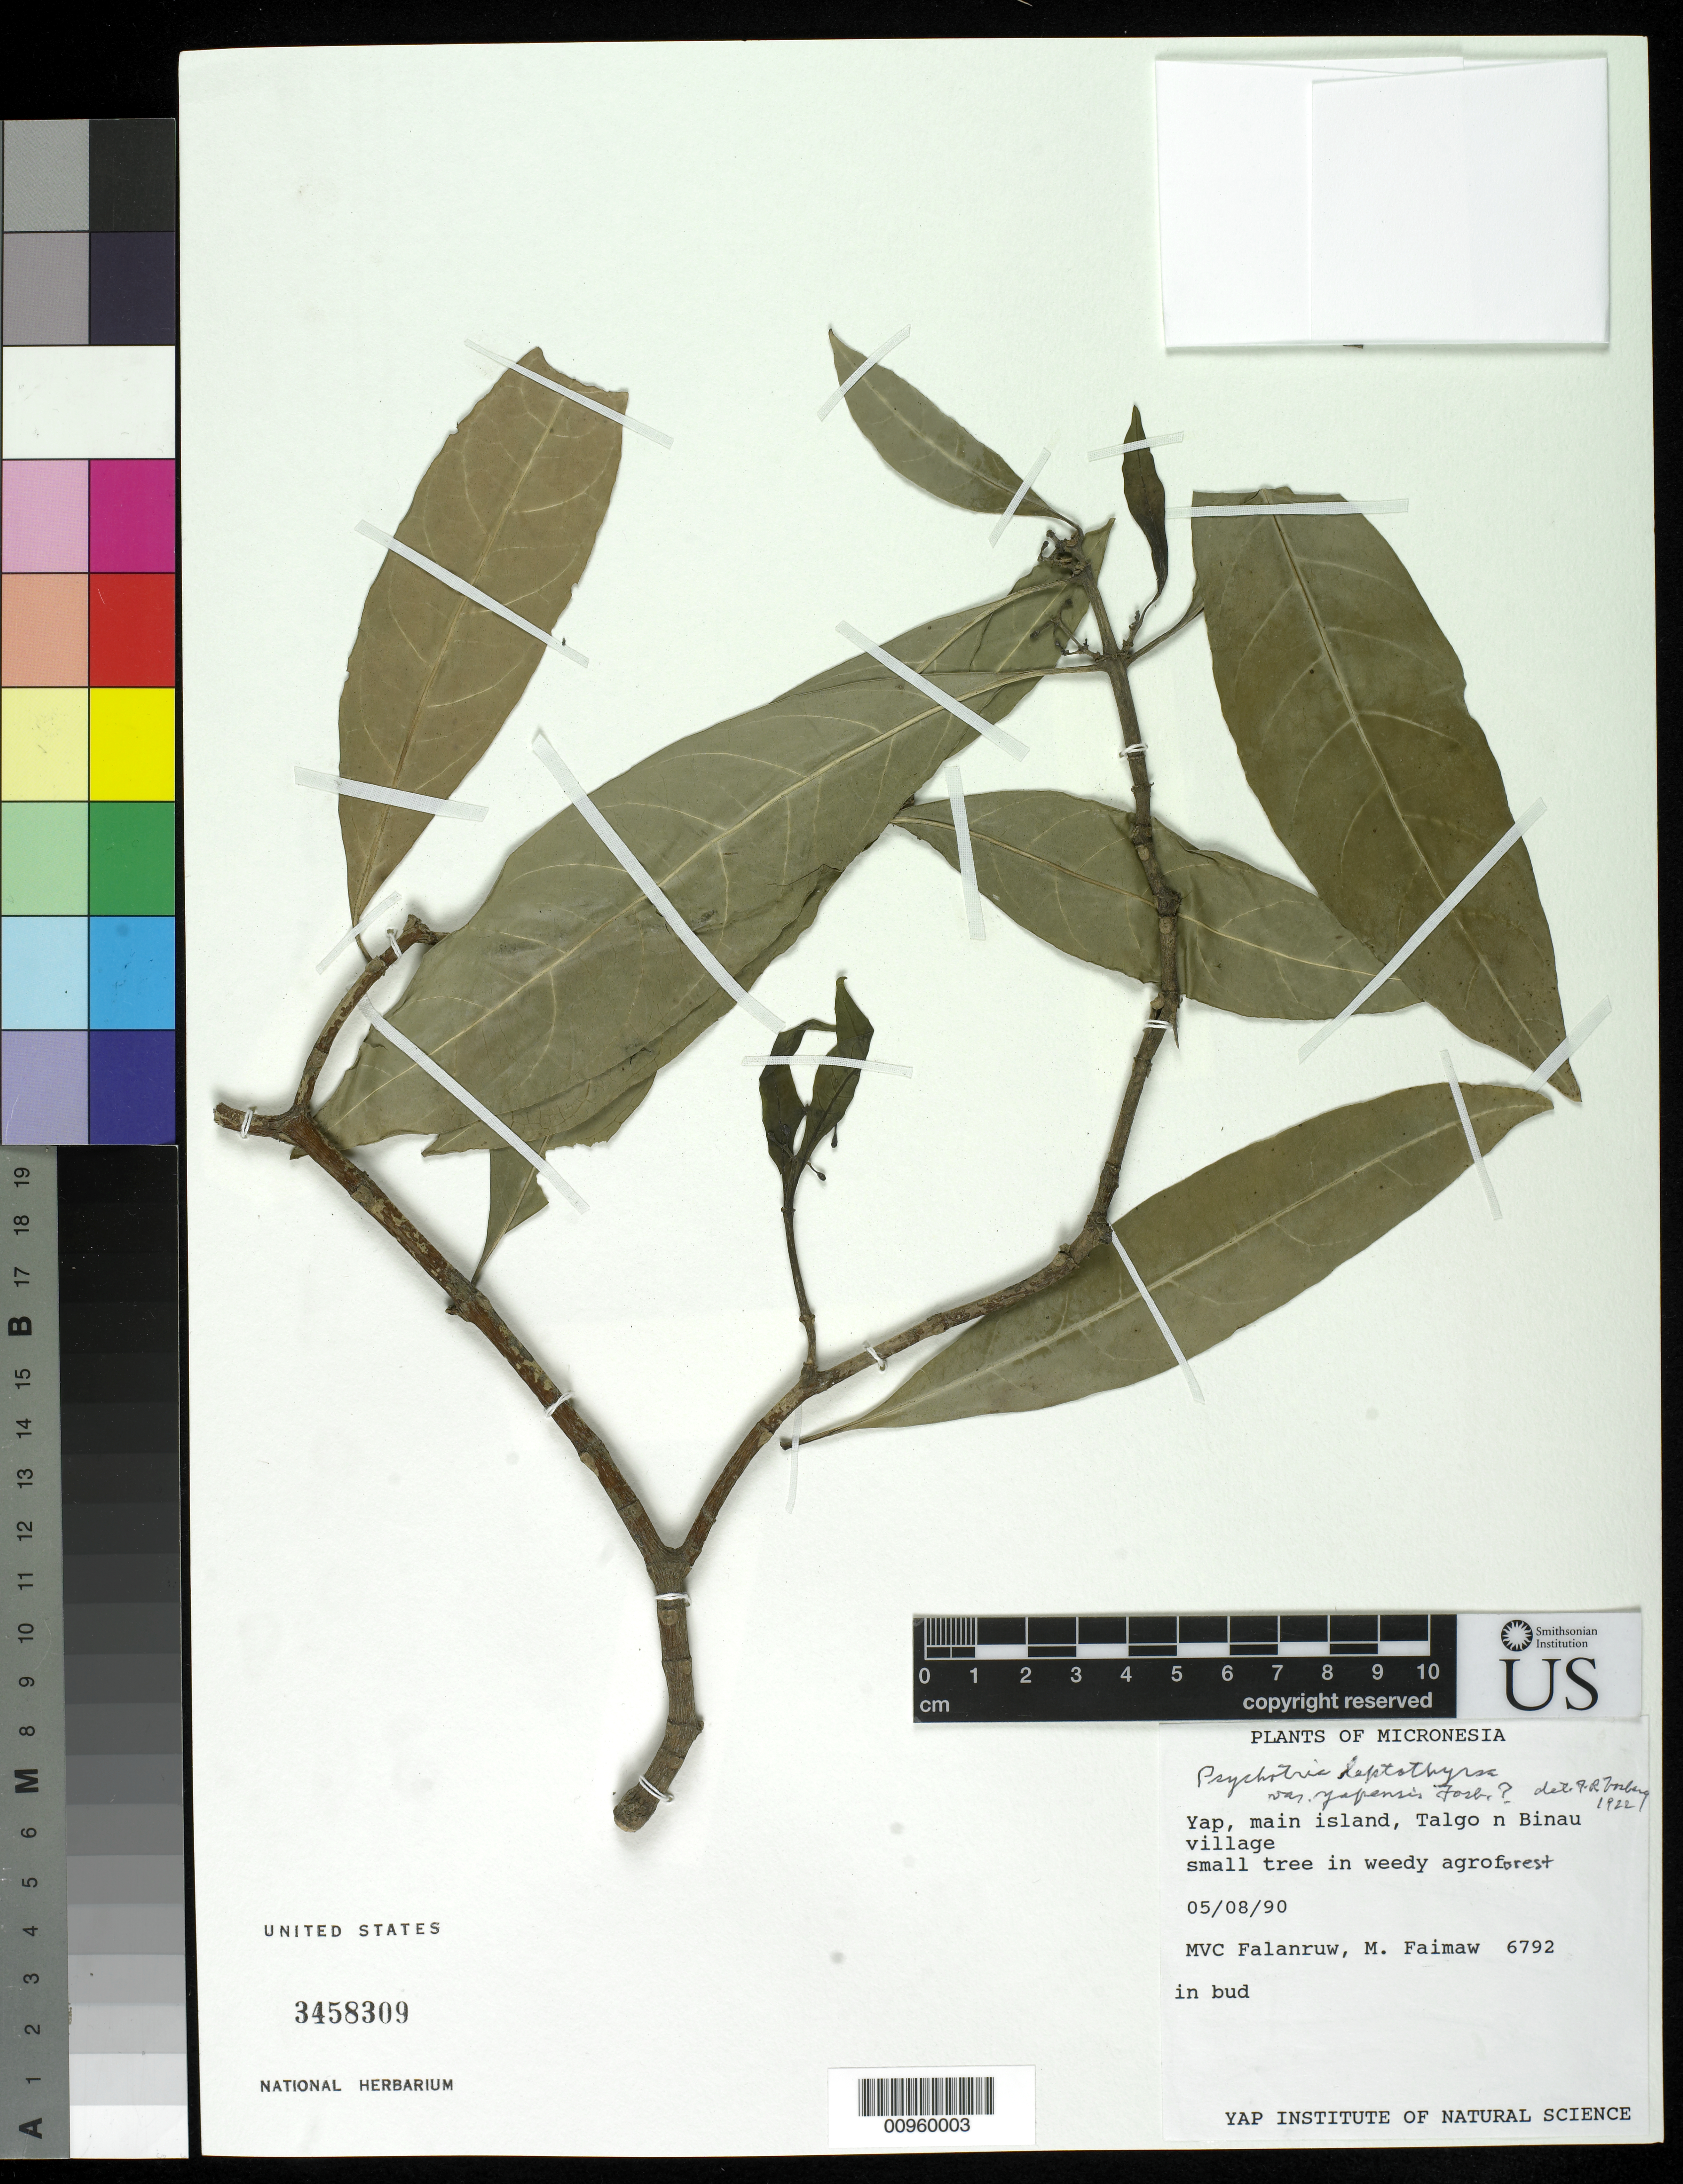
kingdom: Plantae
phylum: Tracheophyta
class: Magnoliopsida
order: Gentianales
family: Rubiaceae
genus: Psychotria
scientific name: Psychotria leptothyrsa var. yapensis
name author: Fosberg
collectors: M. V. Falanruw & M. Faimaw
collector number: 6792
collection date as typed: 08 May 1990 or 05 Aug 1990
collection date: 1990-05-08 or 1990-08-05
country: Micronesia, Federated States of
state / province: Yap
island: Yap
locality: Talgo n Binau village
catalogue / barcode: US 3458309